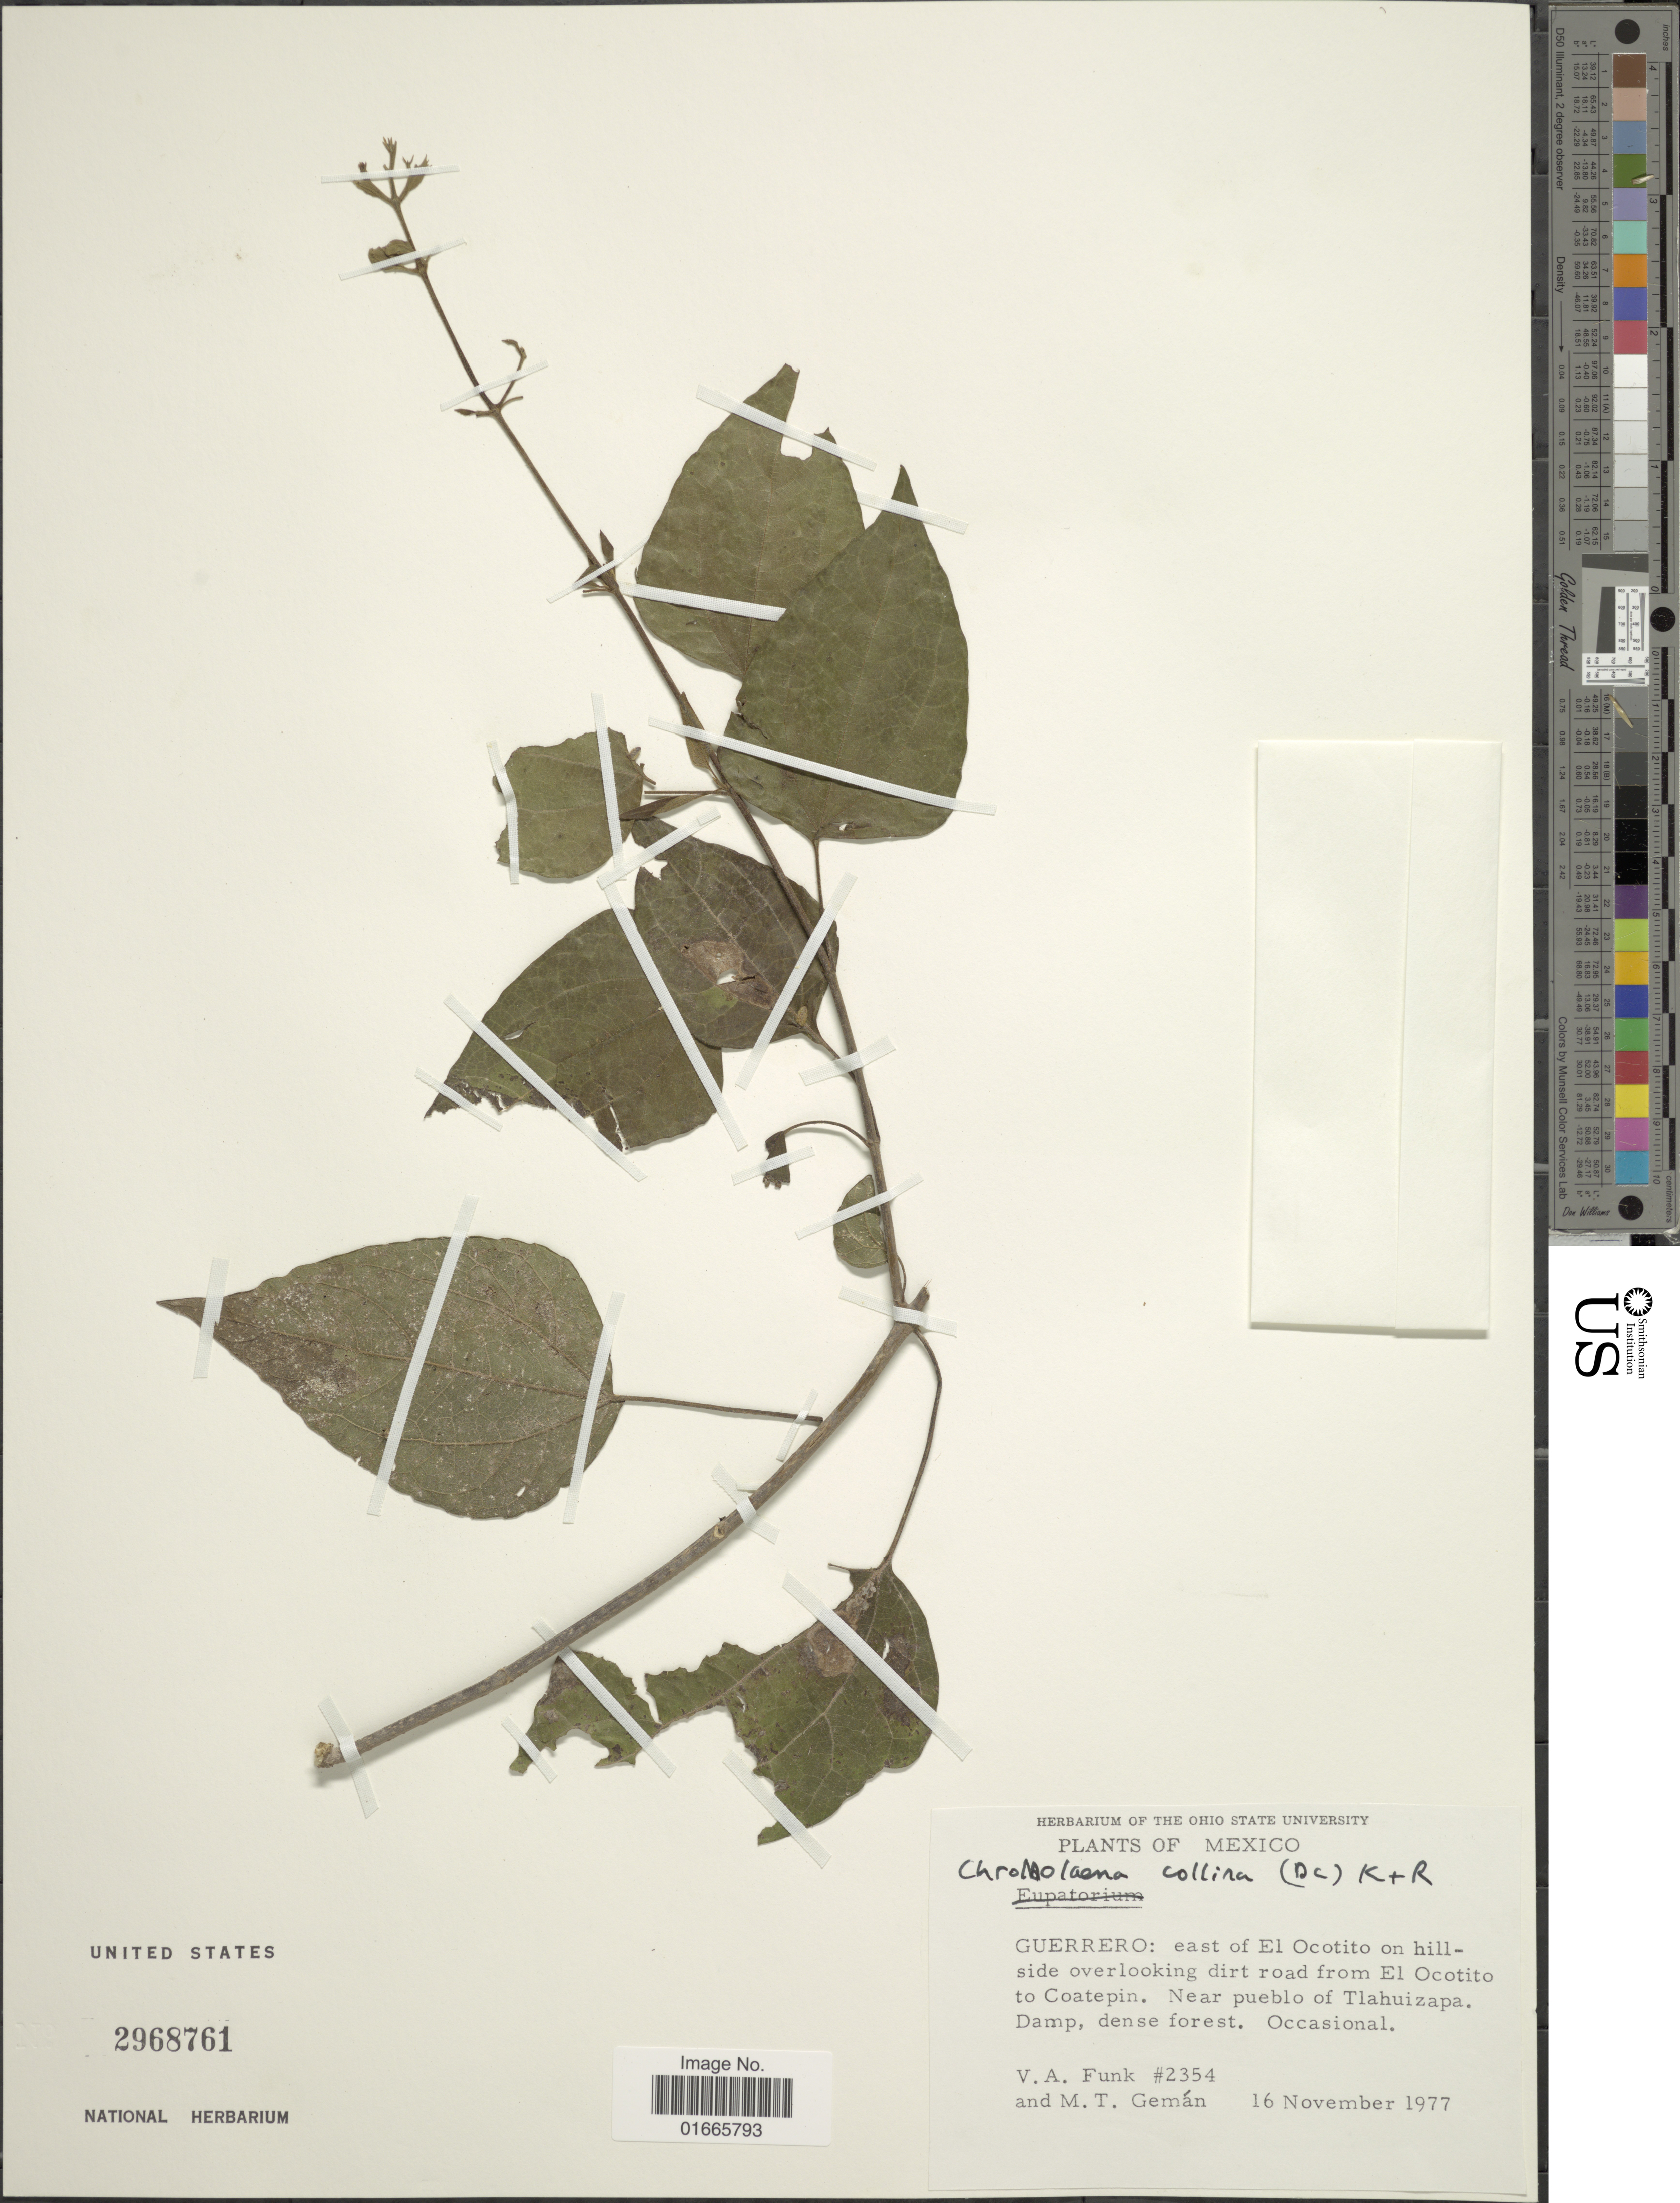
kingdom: Plantae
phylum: Tracheophyta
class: Magnoliopsida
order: Asterales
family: Asteraceae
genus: Chromolaena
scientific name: Chromolaena collina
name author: (DC.) R.M. King & H. Rob.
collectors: V. Funk & M. T. Germán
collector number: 2354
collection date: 1977-11-16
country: Mexico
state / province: Guerrero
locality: Guerrero: east of El Ocotito on hillside overlooking dirt road from El Ocotito to Coatepin, near pueblo of Tlahuizapa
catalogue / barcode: US 2968761